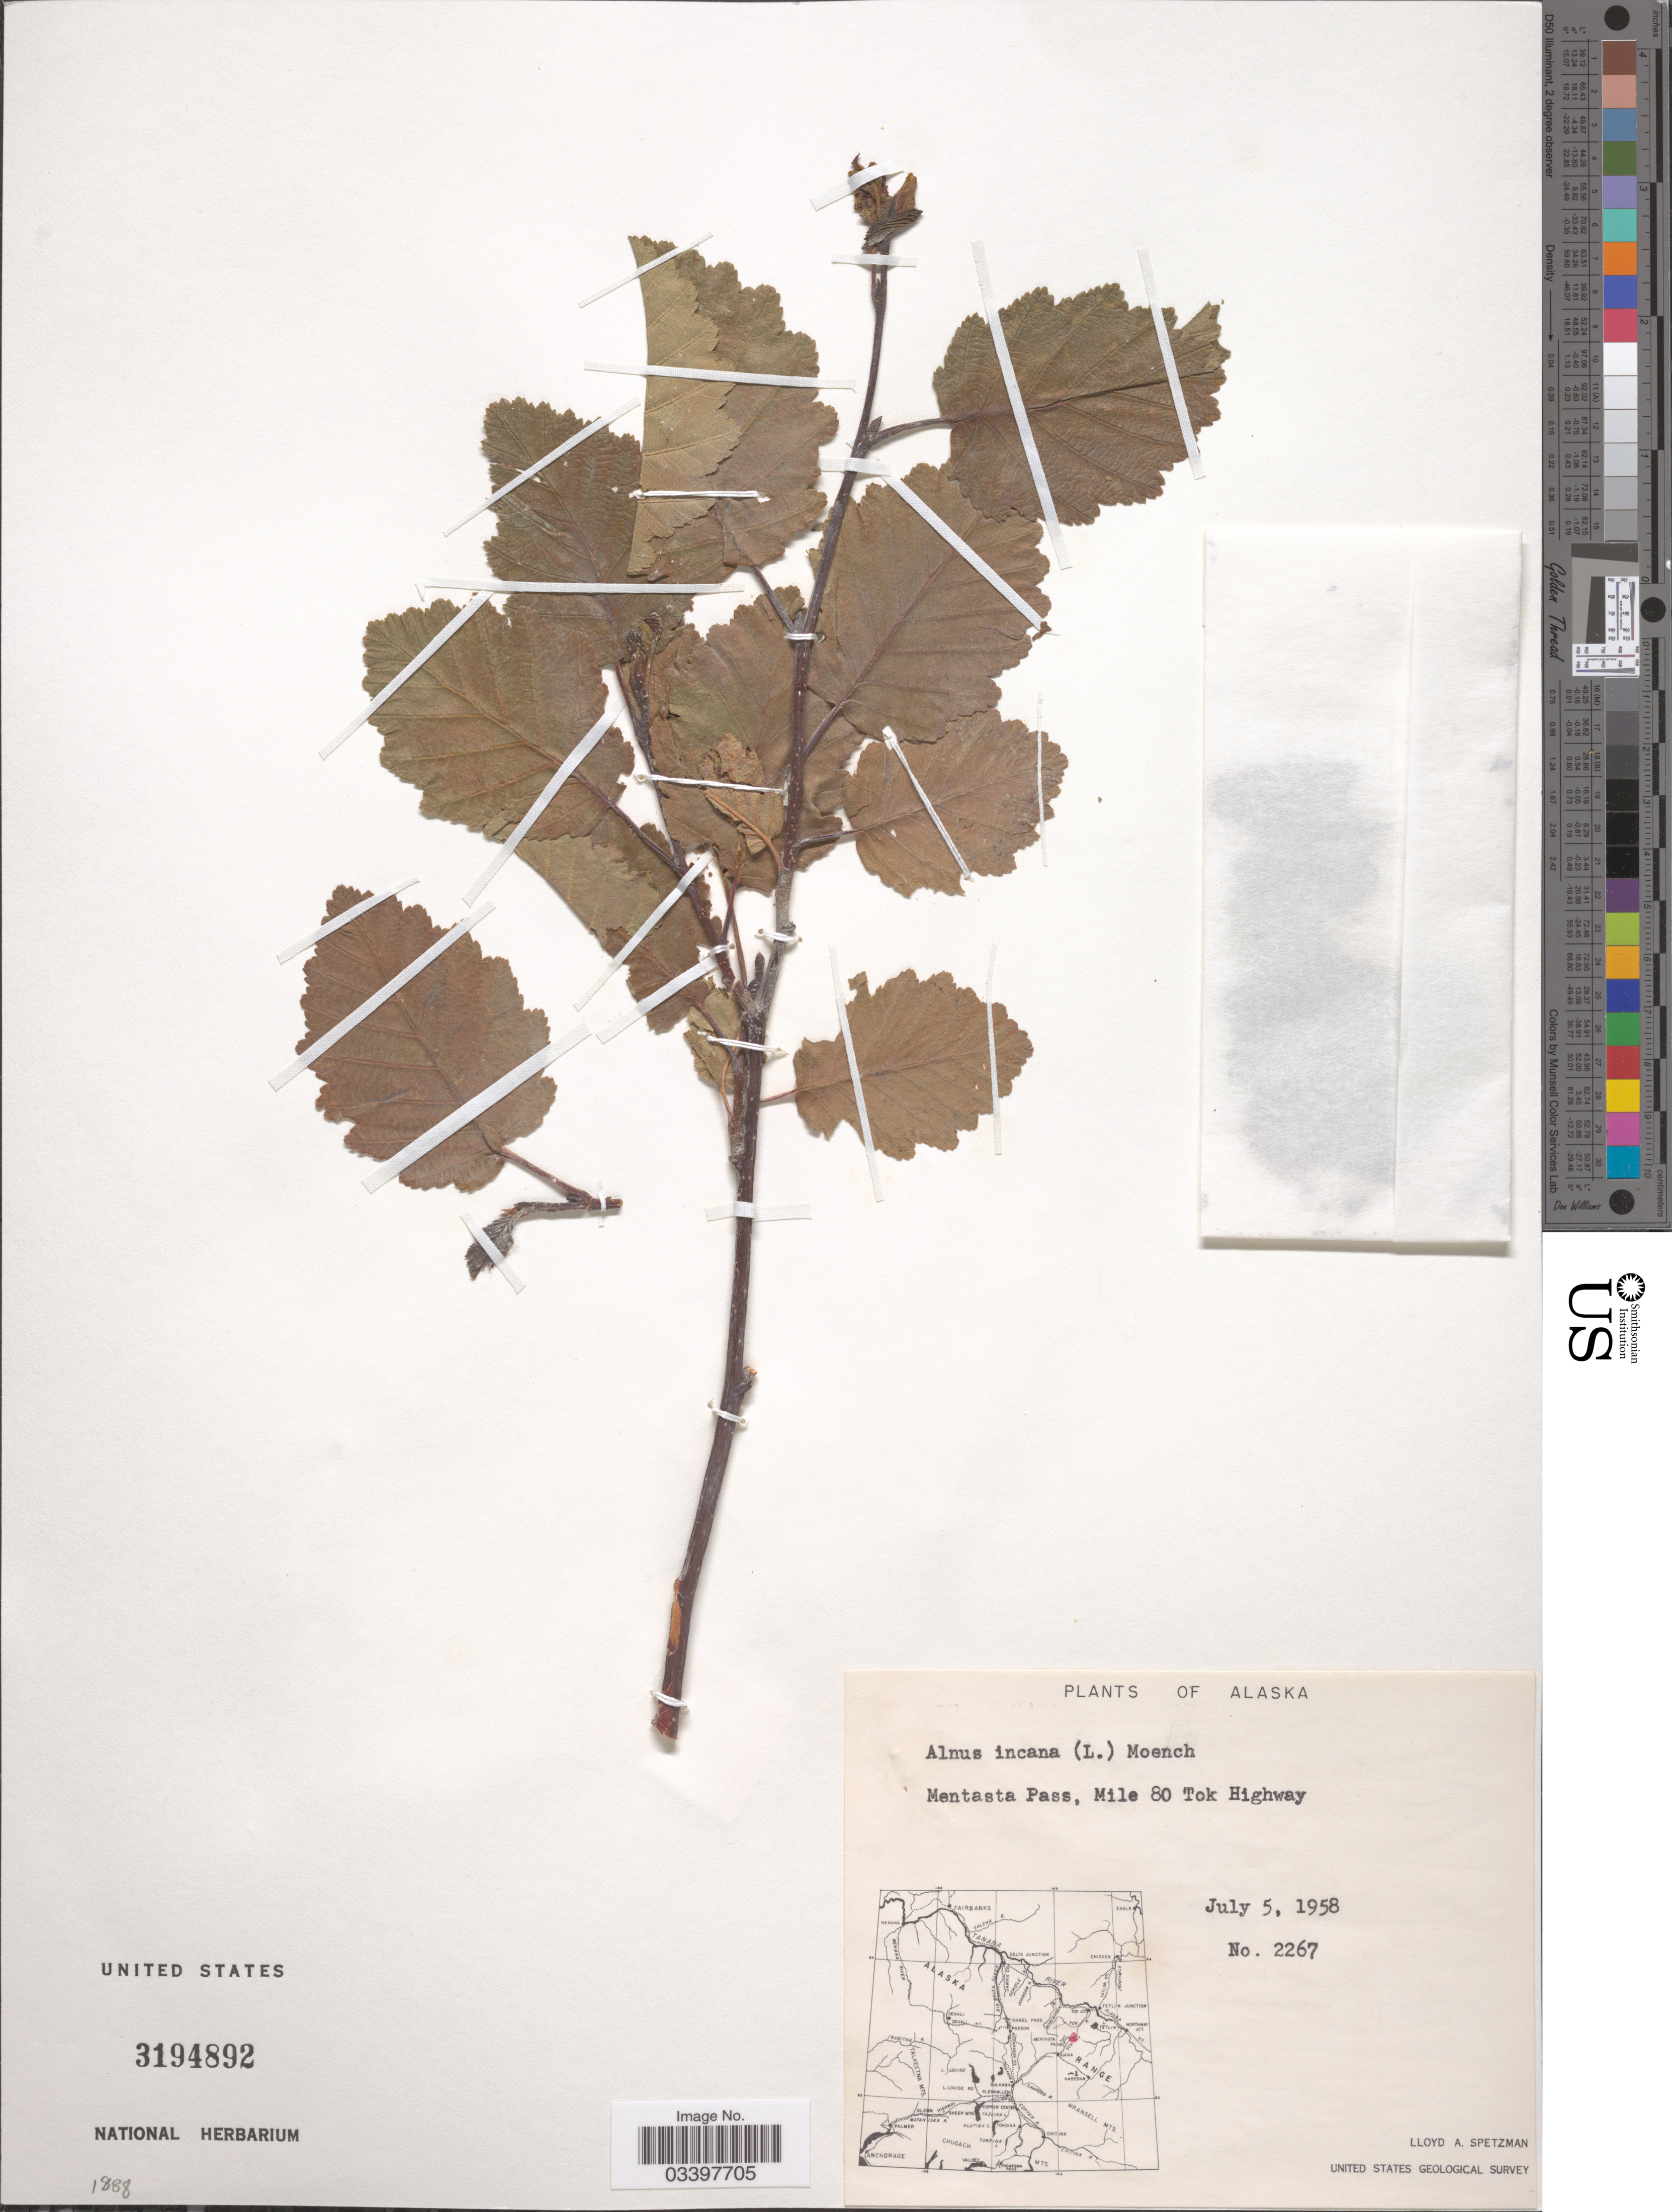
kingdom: Plantae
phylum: Tracheophyta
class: Magnoliopsida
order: Fagales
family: Betulaceae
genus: Alnus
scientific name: Alnus incana subsp. rugosa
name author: (Du Roi) R.T. Clausen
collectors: L. Spetzman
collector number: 2267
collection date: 1958-07-05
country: United States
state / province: Alaska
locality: Mentasta Pass, Mile 80 Tok Highway.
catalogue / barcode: US 3194892